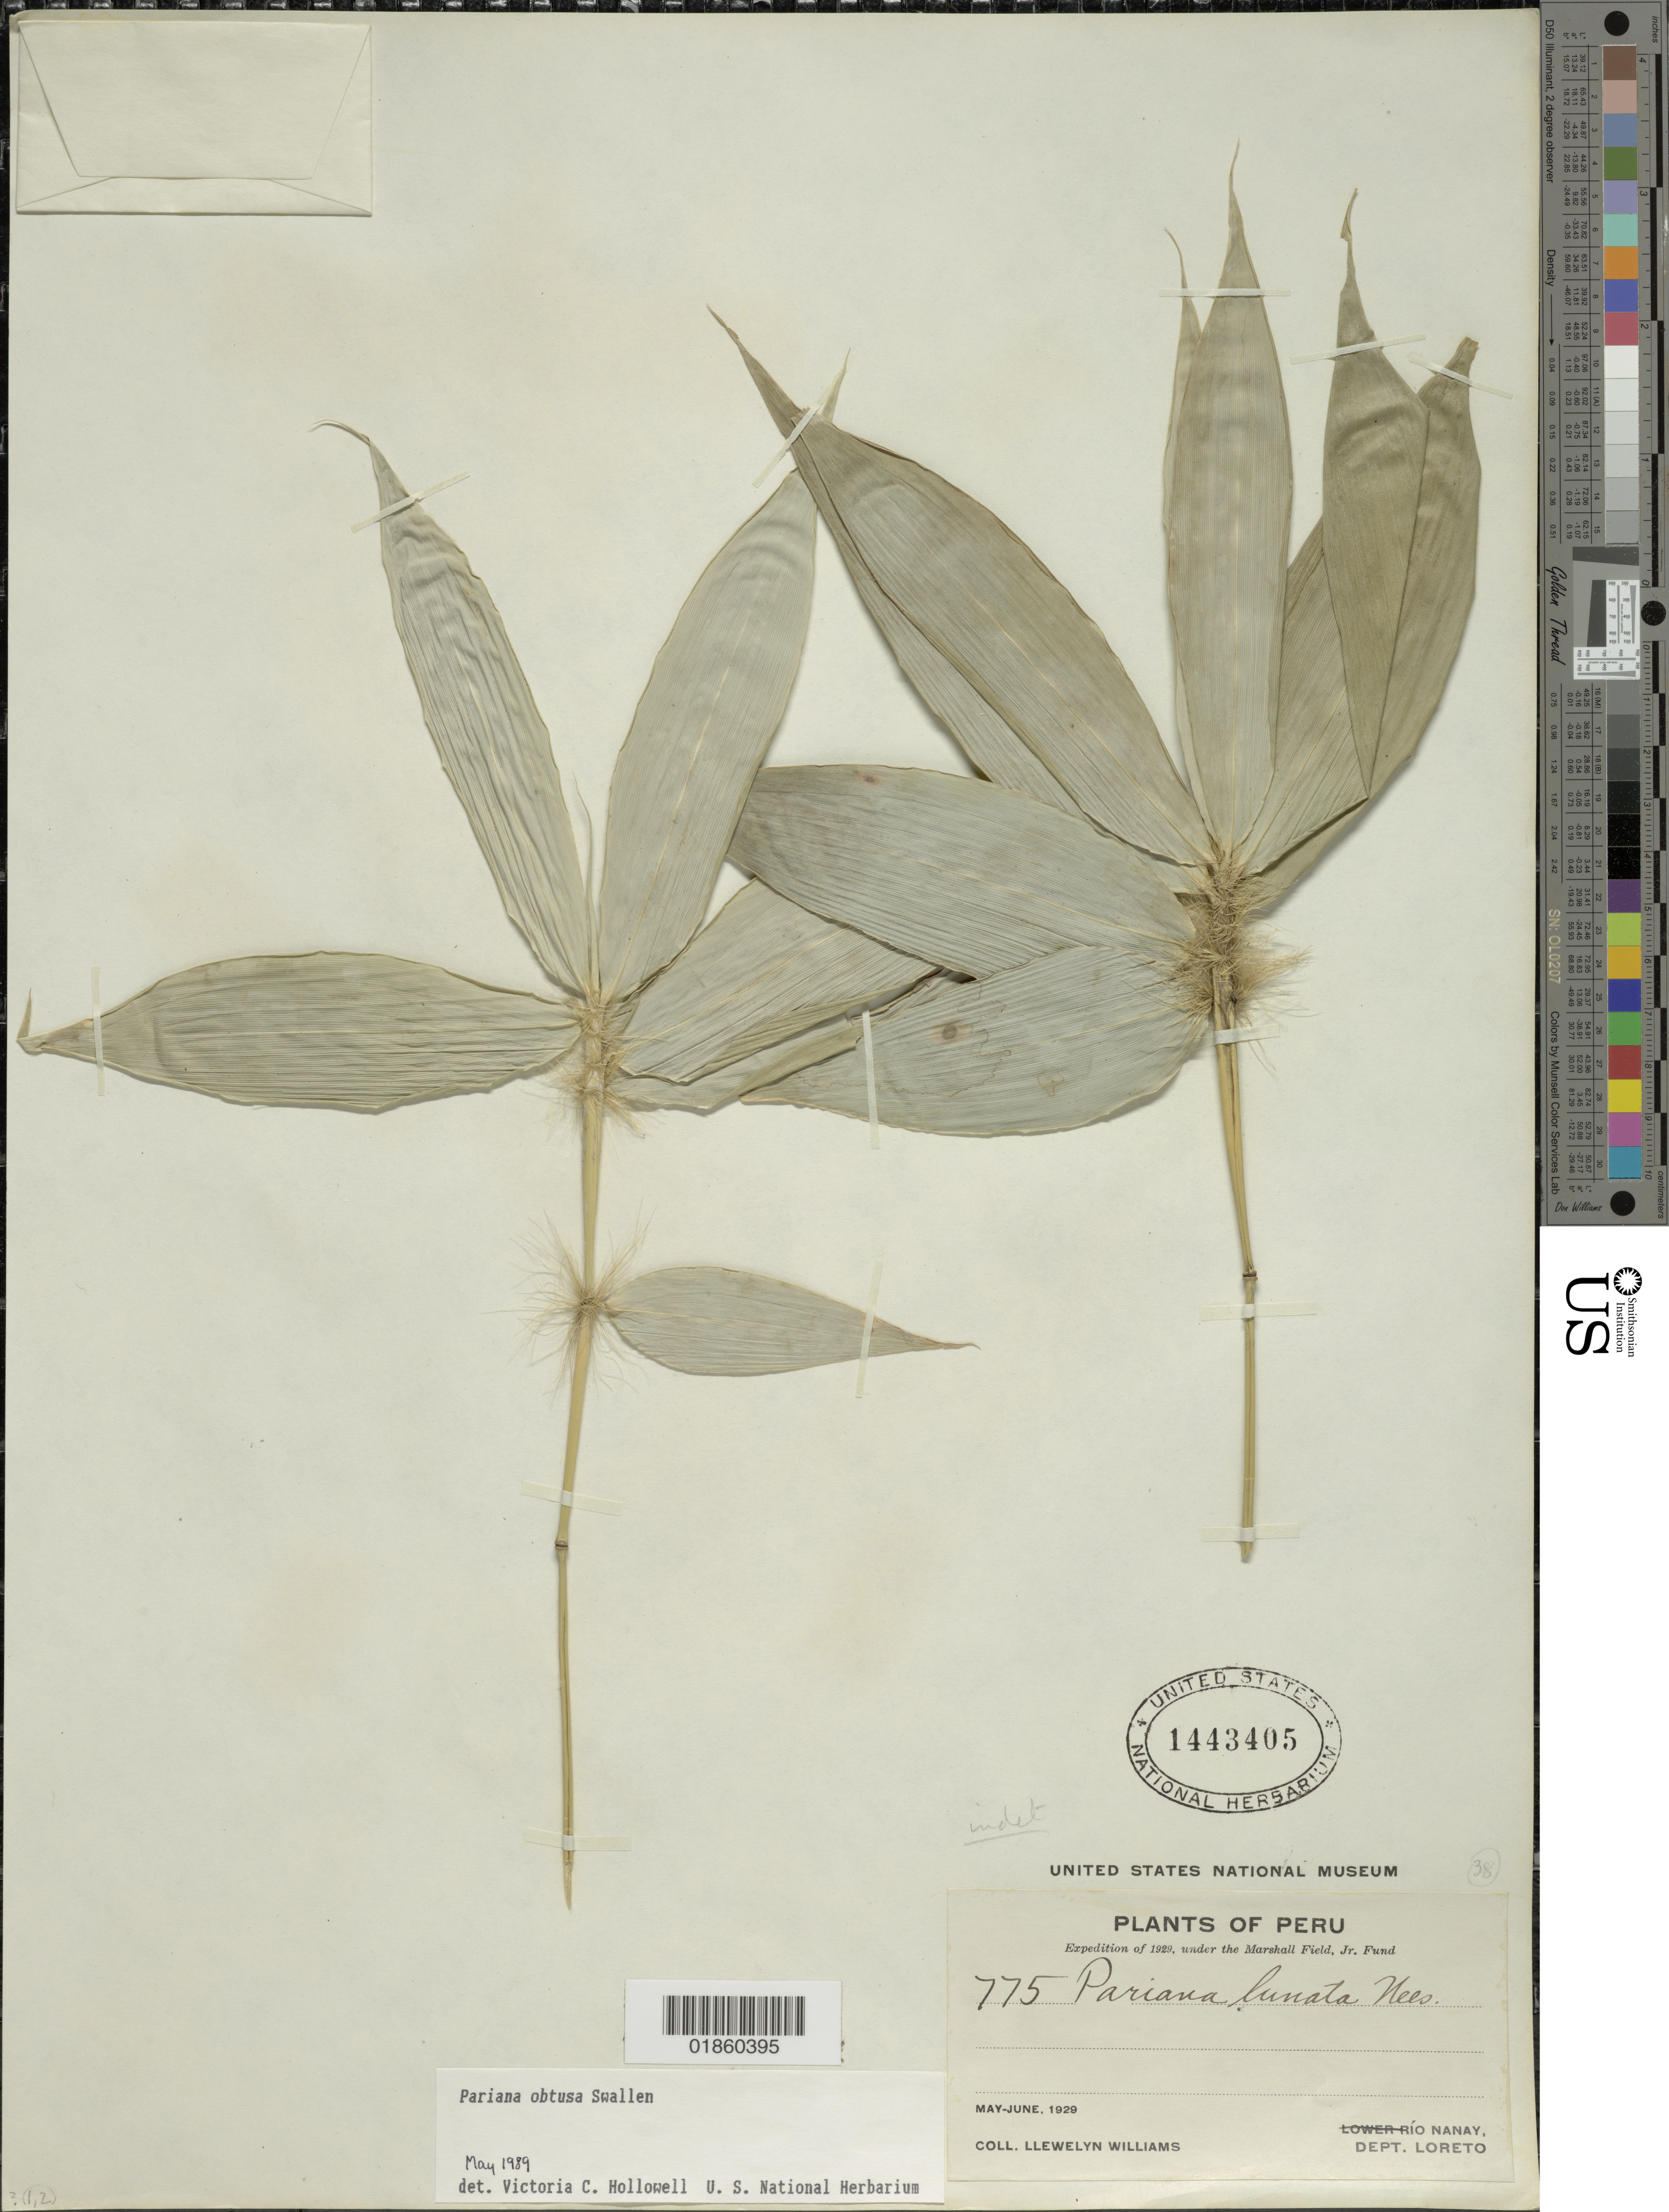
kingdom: Plantae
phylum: Tracheophyta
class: Liliopsida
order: Poales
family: Poaceae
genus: Pariana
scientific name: Pariana obtusa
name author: Swallen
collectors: Ll. Williams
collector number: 775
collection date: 1929-05/1929-06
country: Peru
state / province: Loreto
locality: Lower Rio Nanay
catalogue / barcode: US 1443405